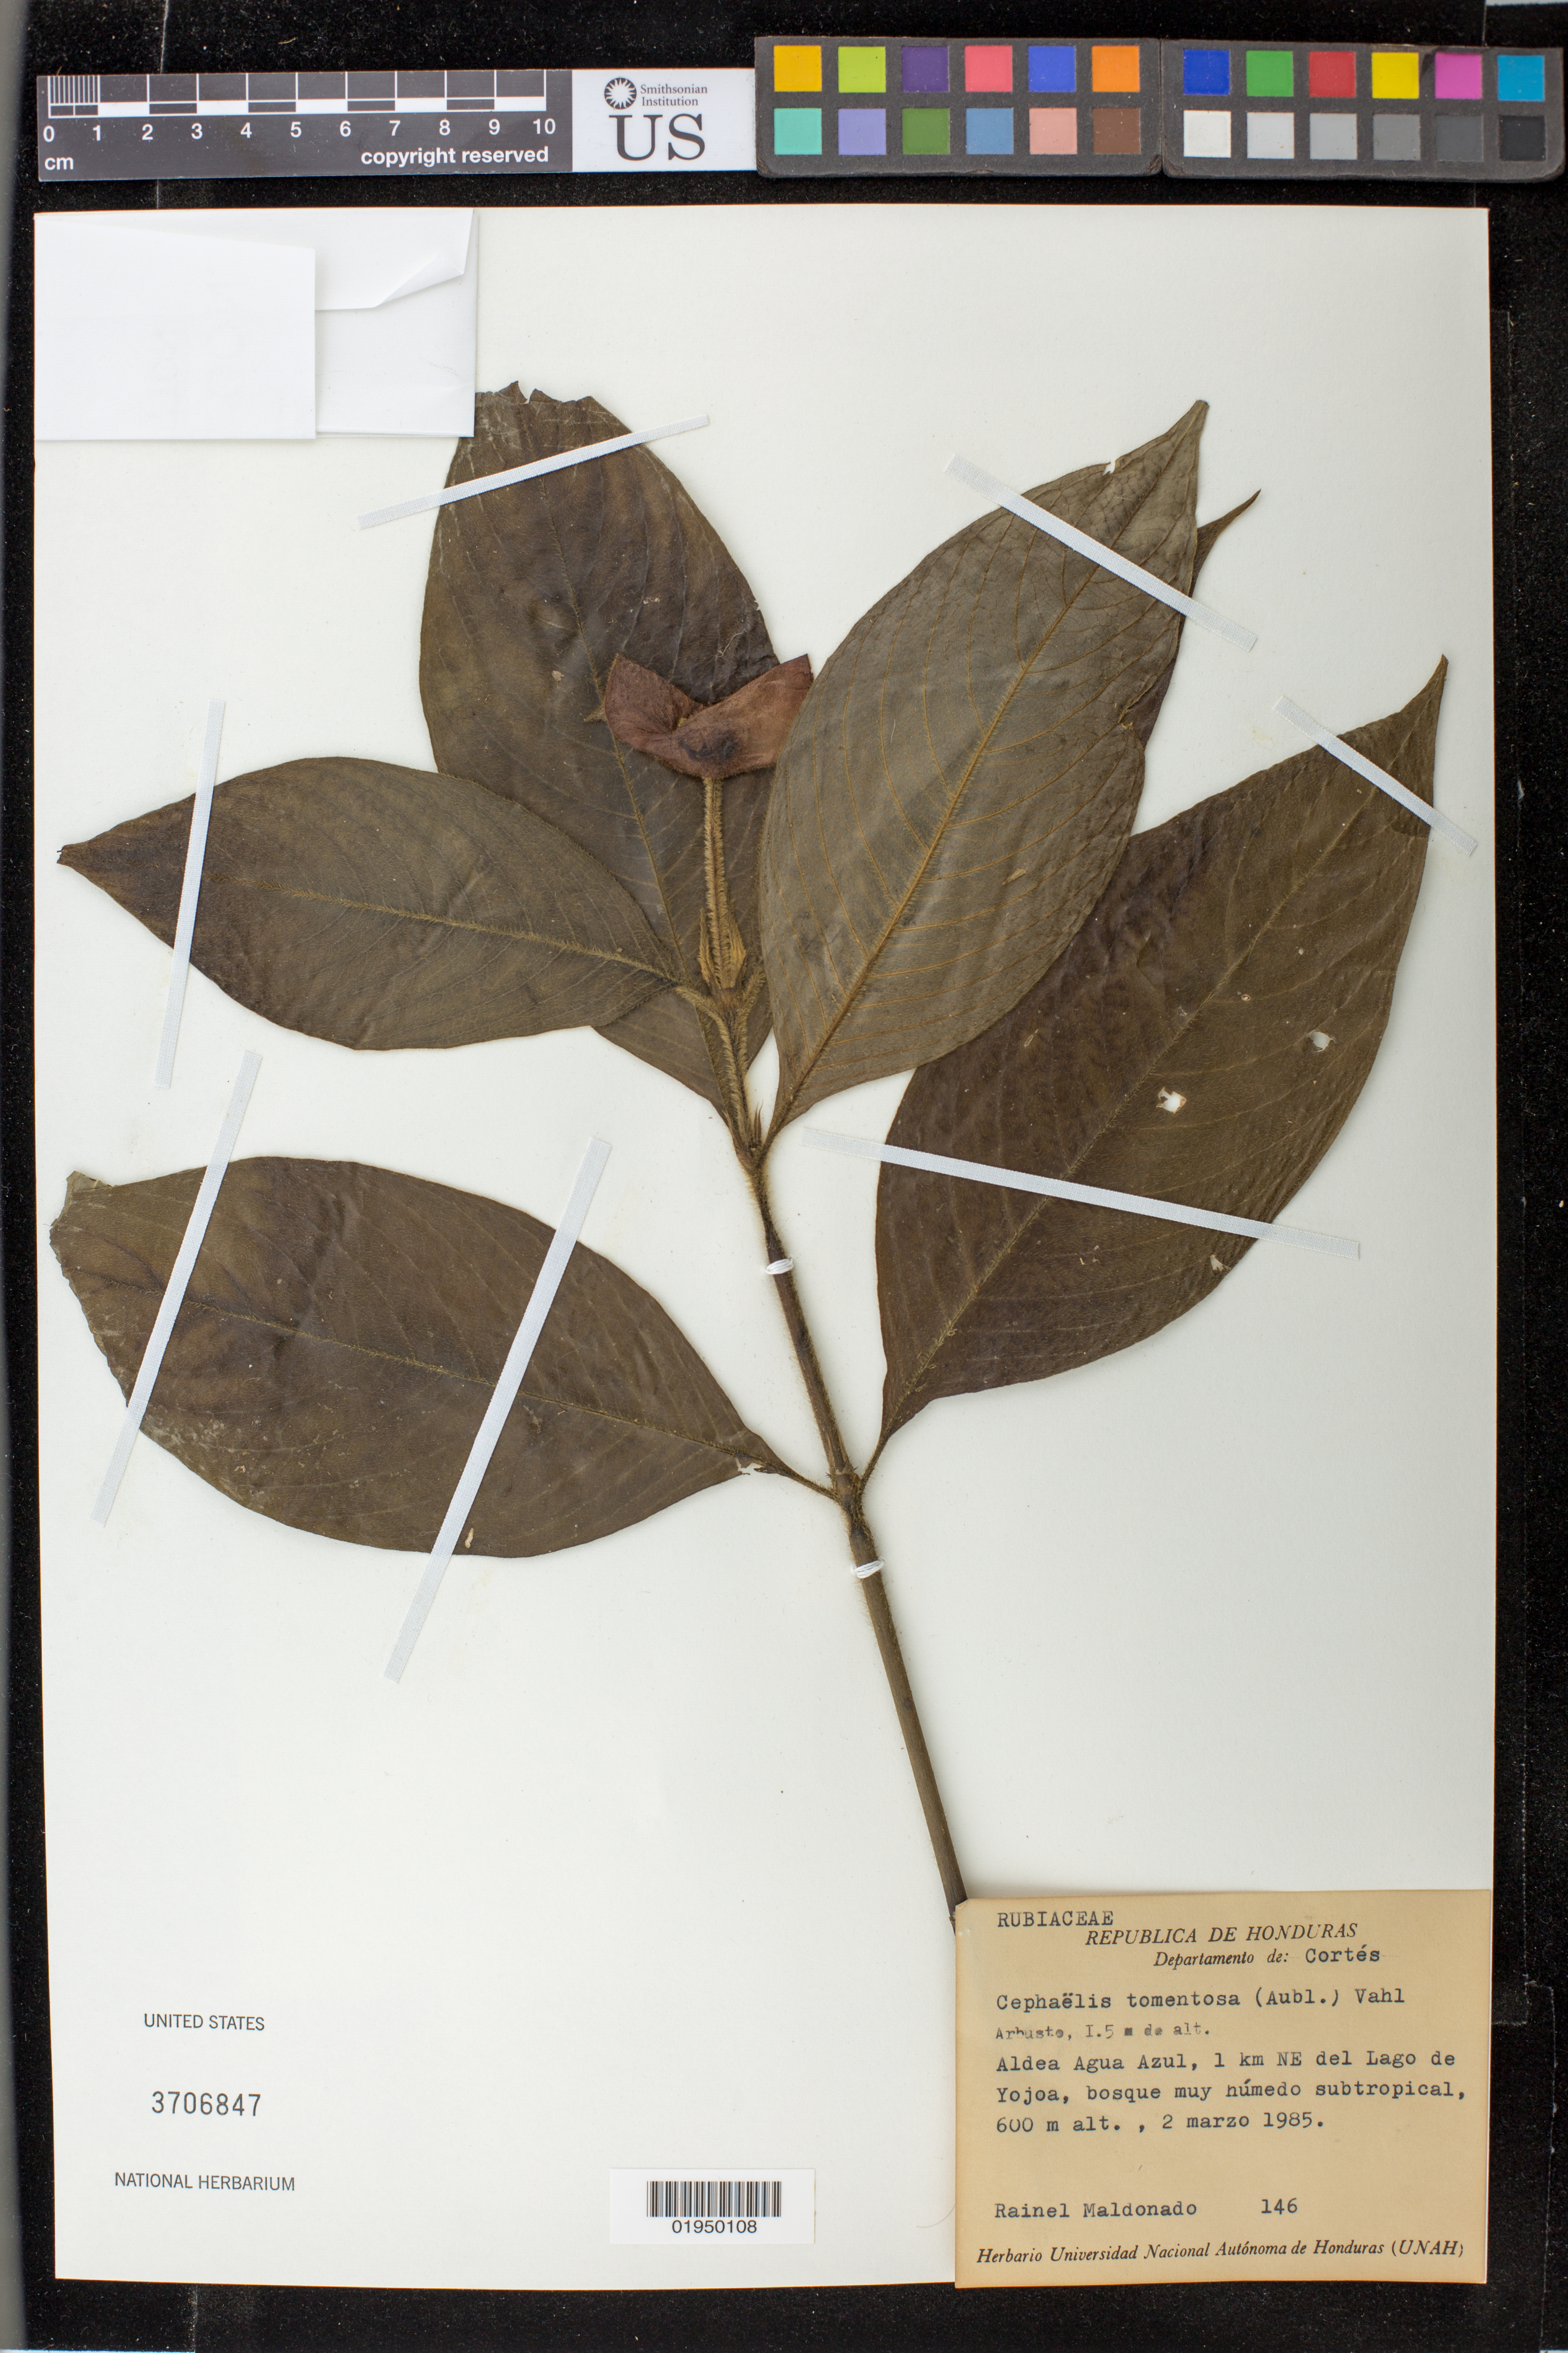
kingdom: Plantae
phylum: Tracheophyta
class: Magnoliopsida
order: Gentianales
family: Rubiaceae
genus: Palicourea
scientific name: Palicourea tomentosa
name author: (Aubl.) Borhidi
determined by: Strong, Mark T.; Kirkbride, J. H.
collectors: R. Maldonado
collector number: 146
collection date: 1985-03-02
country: Honduras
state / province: Cortés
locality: Aldea Agua Azul, 1 km NE del Lago Yojoa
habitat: Boque muy humedo subtropical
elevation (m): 600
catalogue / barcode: US 3706847